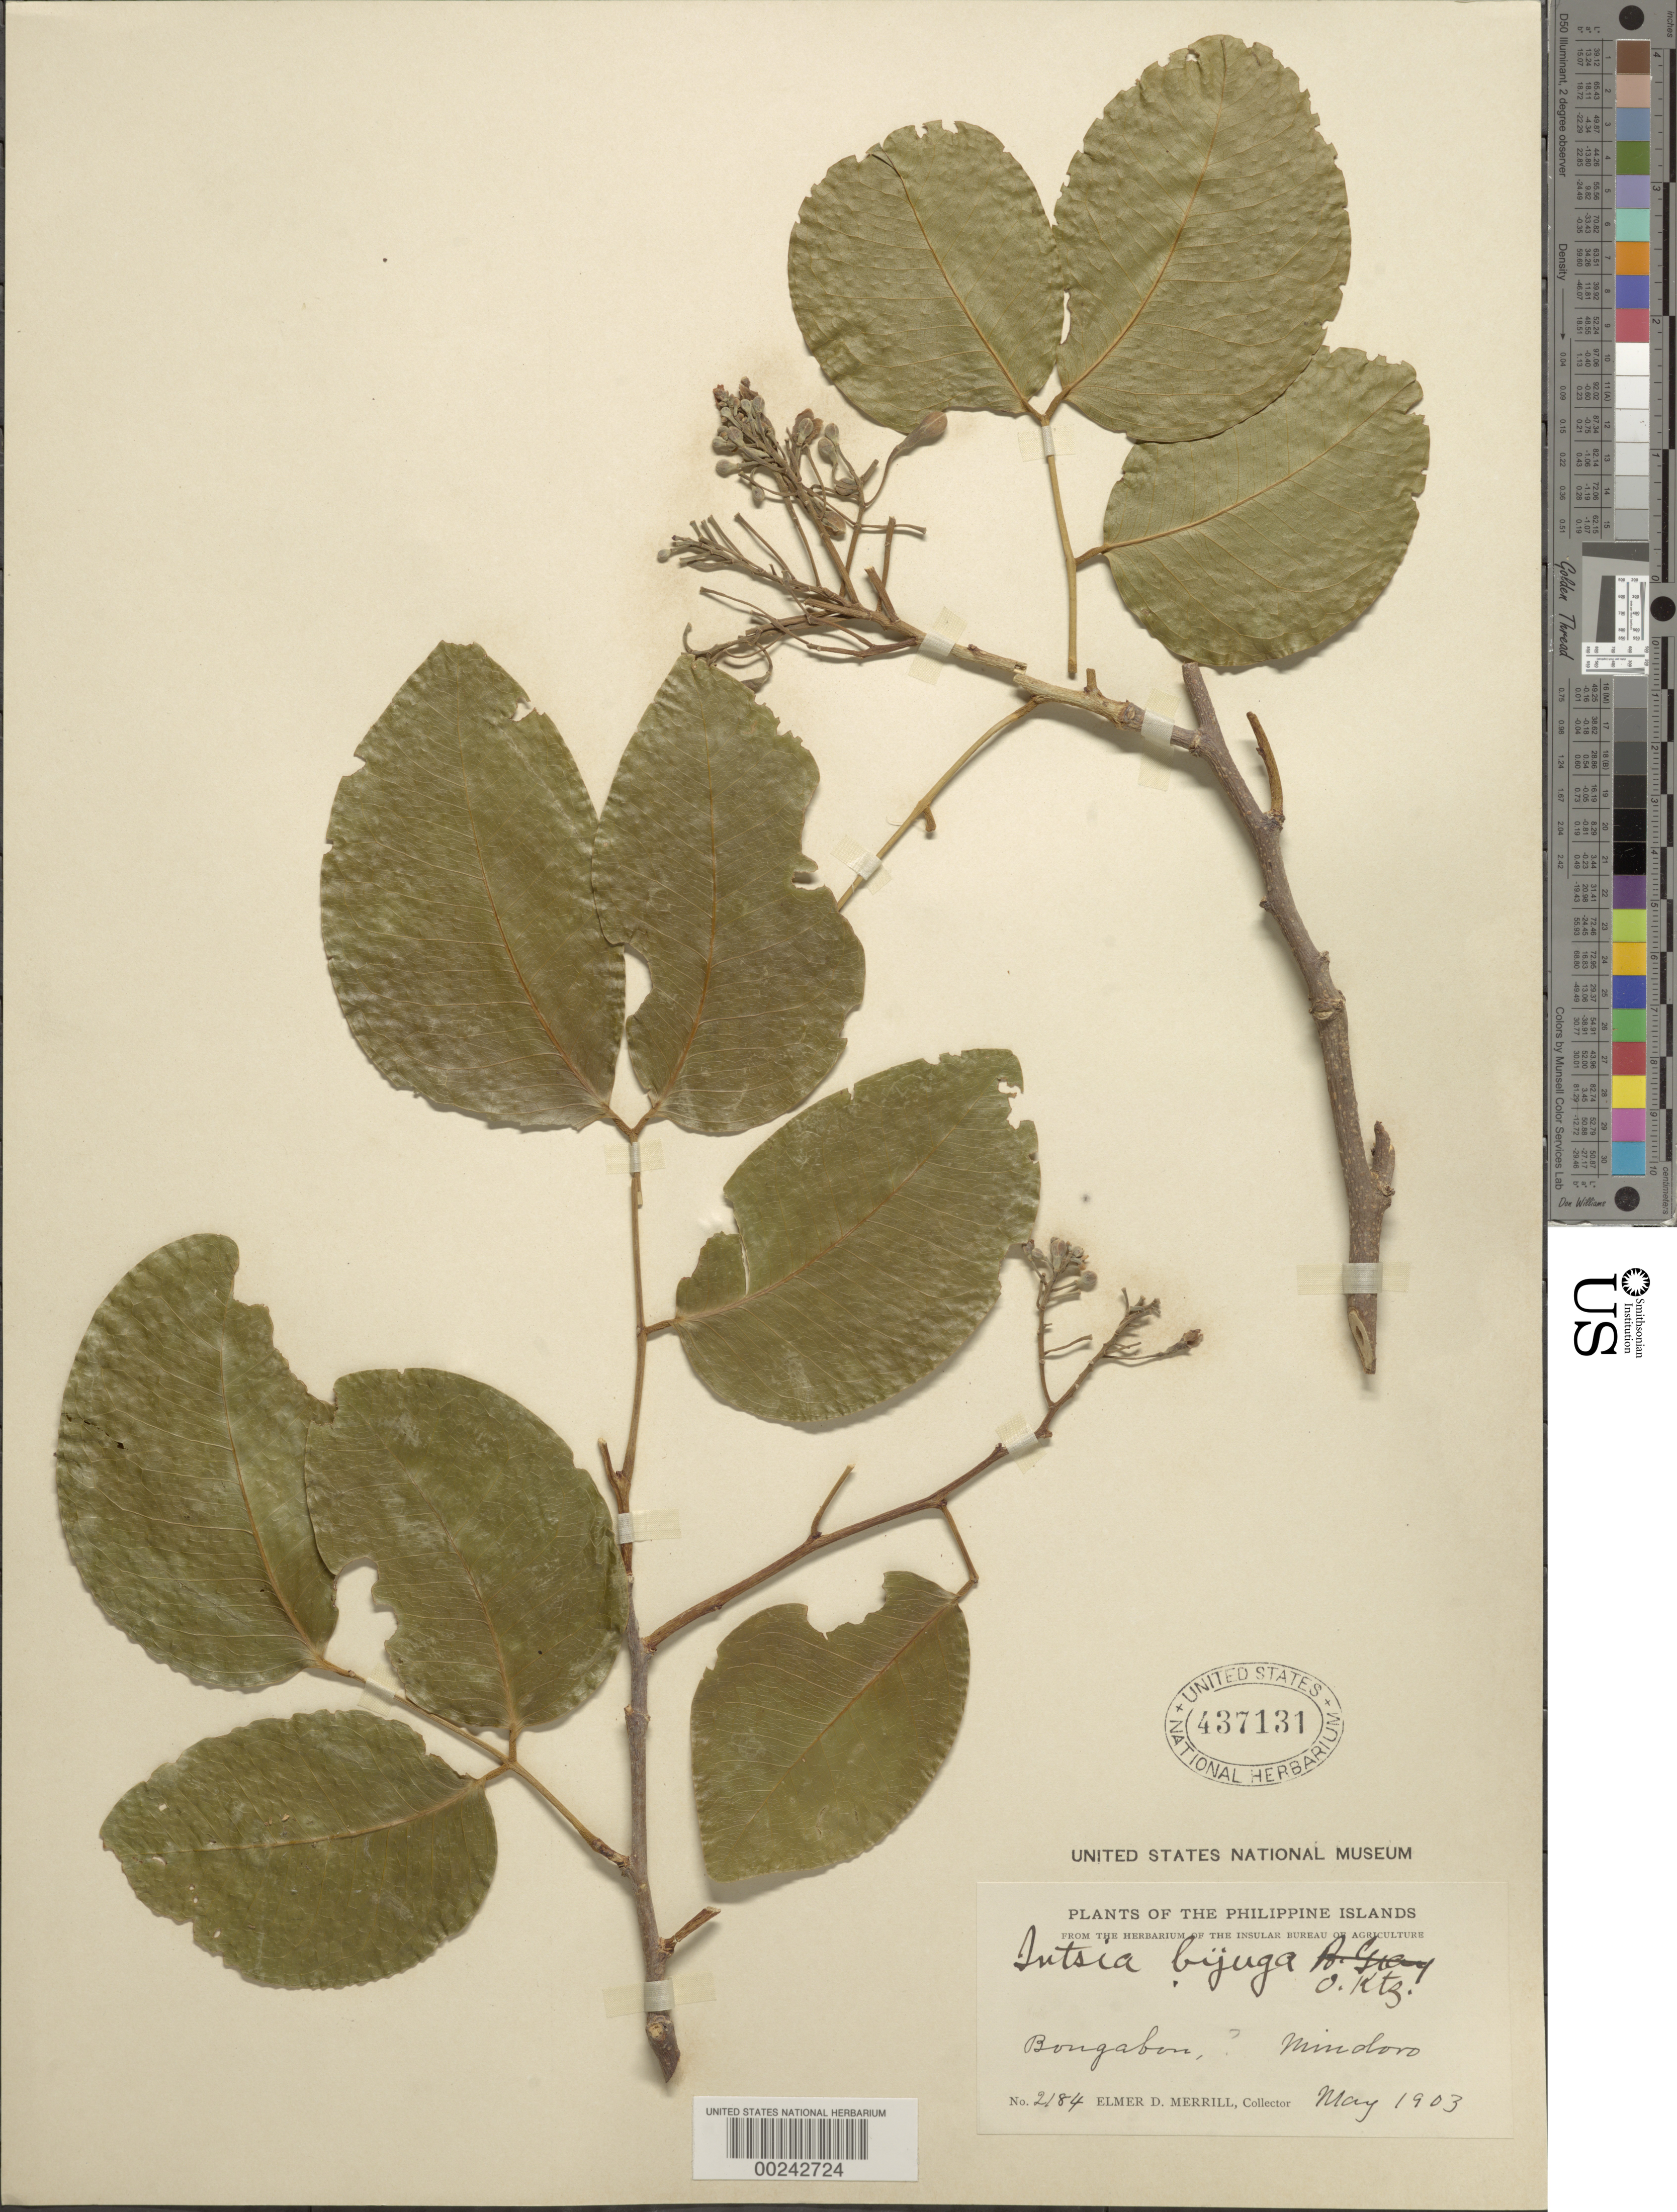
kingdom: Plantae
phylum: Tracheophyta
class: Magnoliopsida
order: Fabales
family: Fabaceae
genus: Intsia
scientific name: Intsia bijuga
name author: (Colebr.) Kuntze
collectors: E. D. Merrill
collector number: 2184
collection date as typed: May 1903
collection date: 1903-05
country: Philippines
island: Mindoro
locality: Bongabon?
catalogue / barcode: US 437131